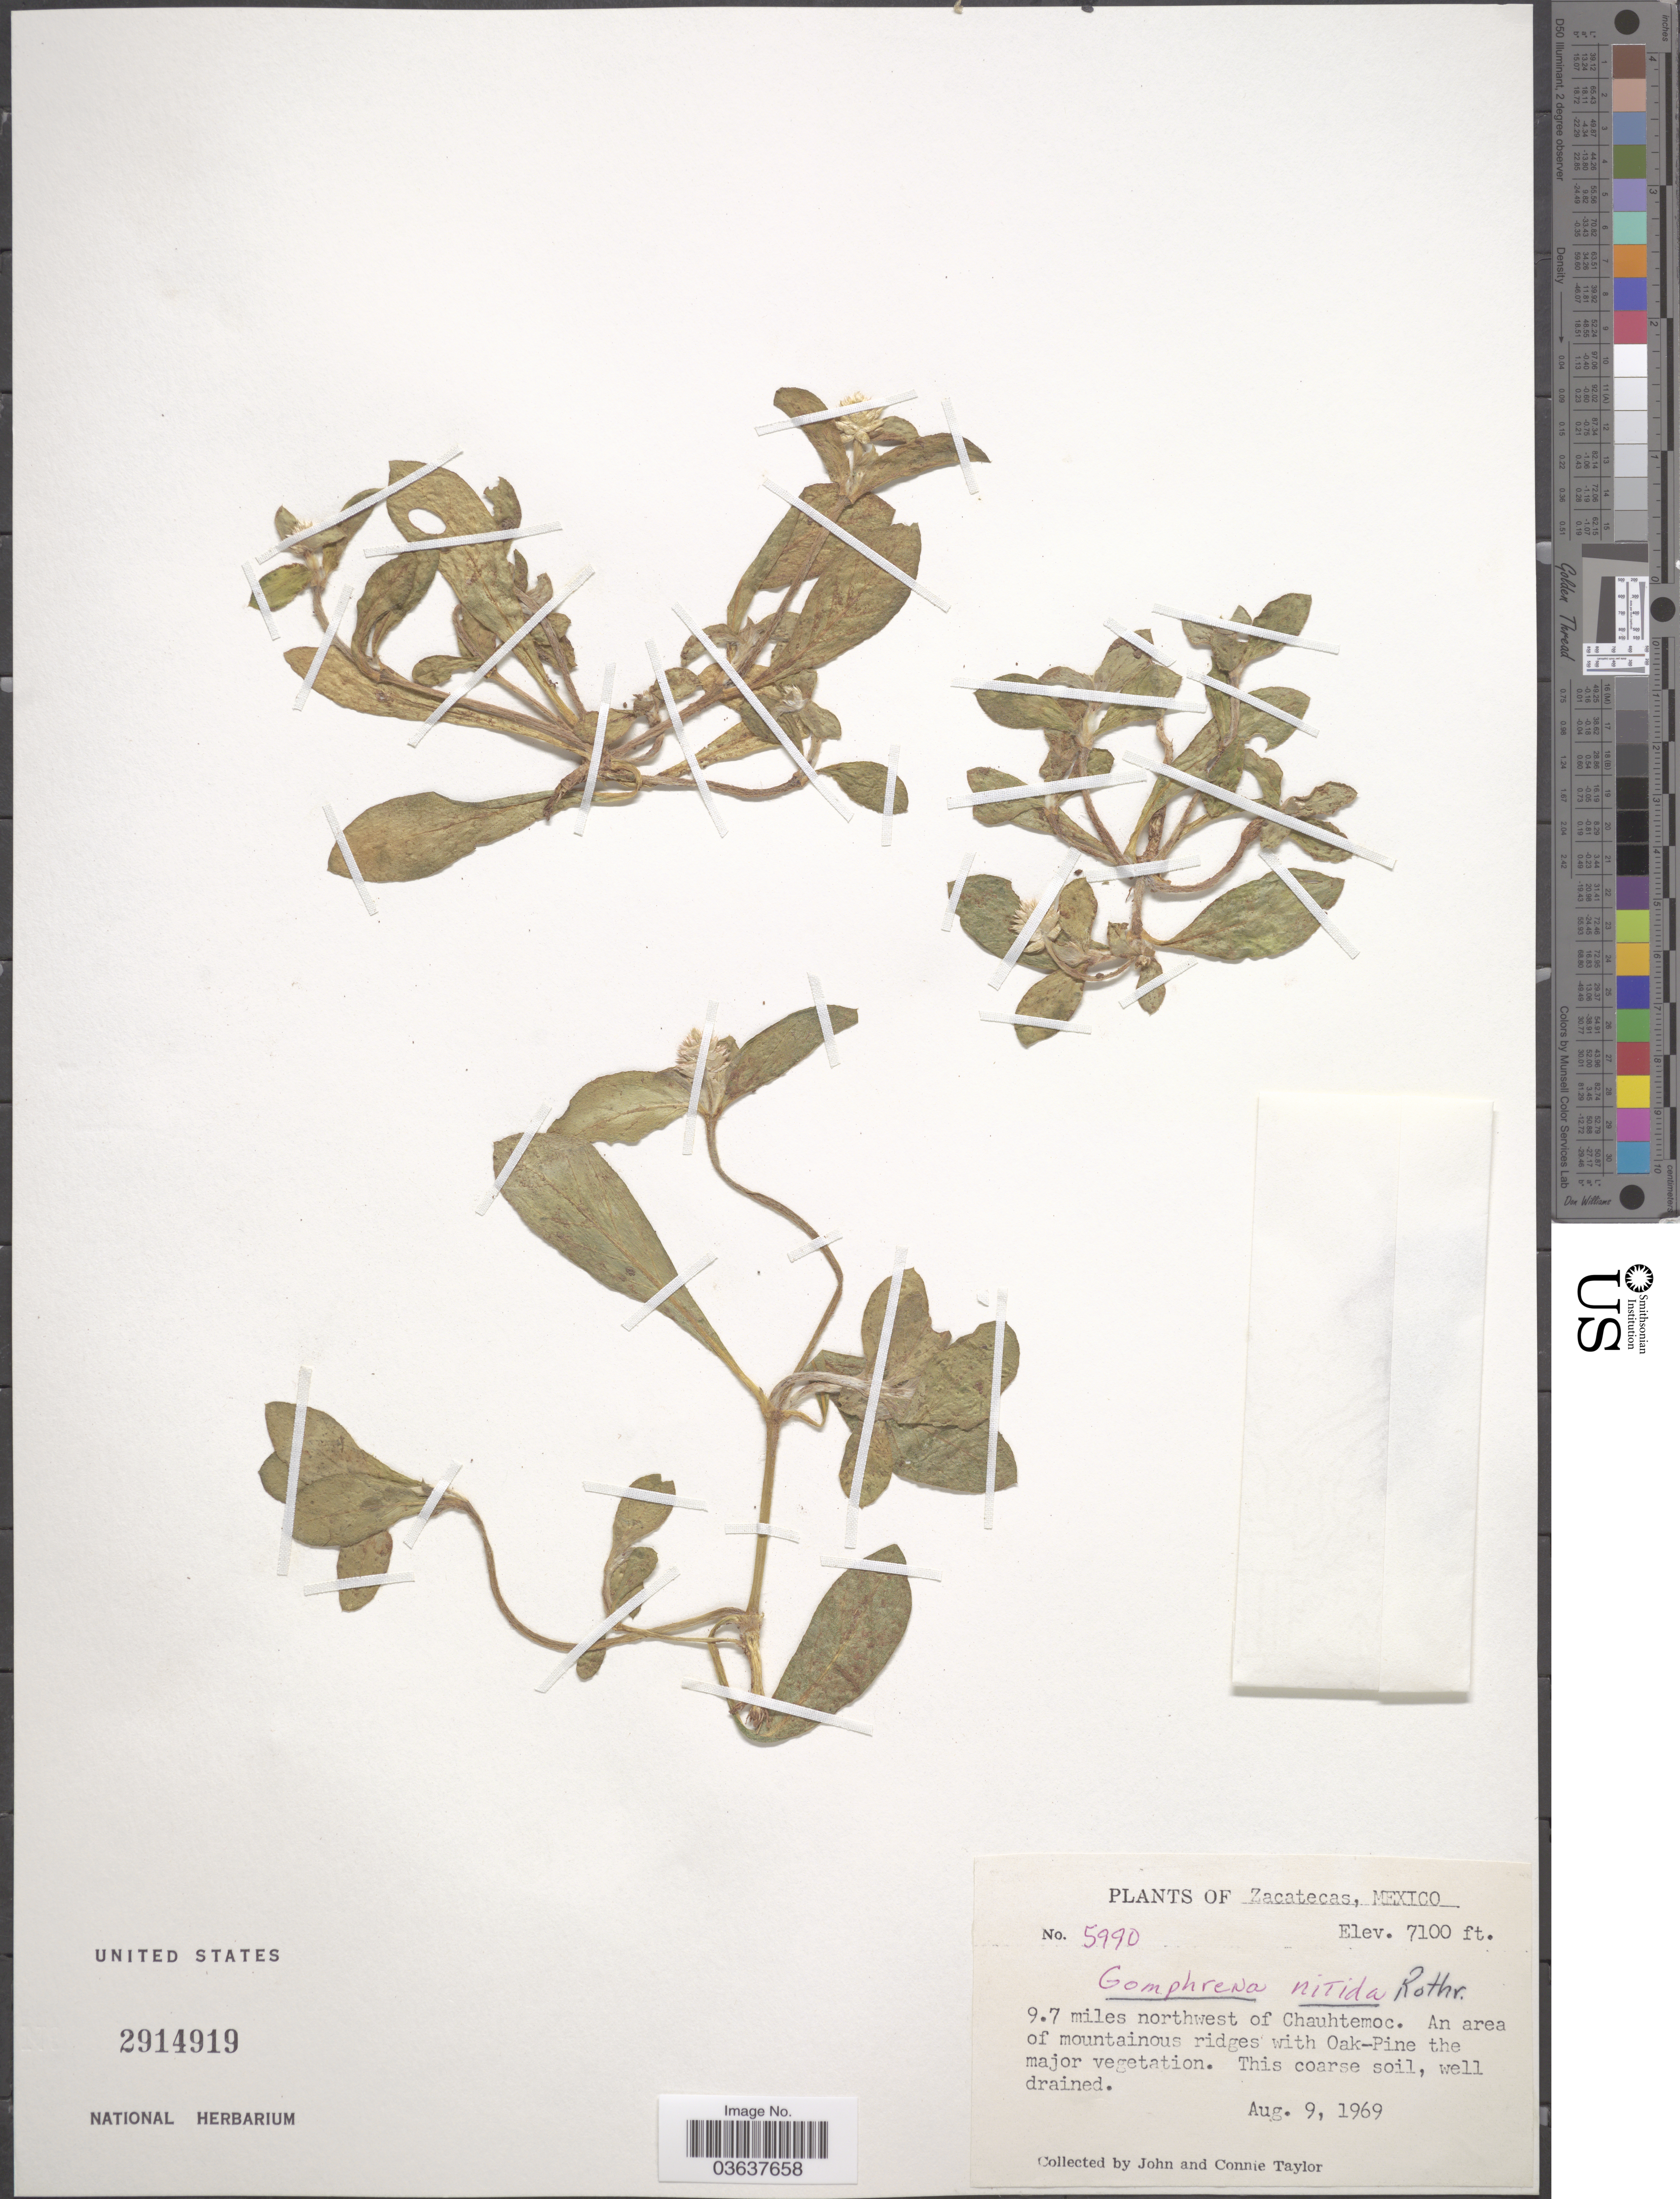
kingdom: Plantae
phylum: Tracheophyta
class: Magnoliopsida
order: Caryophyllales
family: Amaranthaceae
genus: Gomphrena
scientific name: Gomphrena nitida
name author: Rothr.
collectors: J. Taylor & C. Taylor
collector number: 5990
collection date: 1969-08-09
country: Mexico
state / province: Zacatecas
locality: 9.7 miles northwest of Chauhtemoc.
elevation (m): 2164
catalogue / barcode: US 2914919